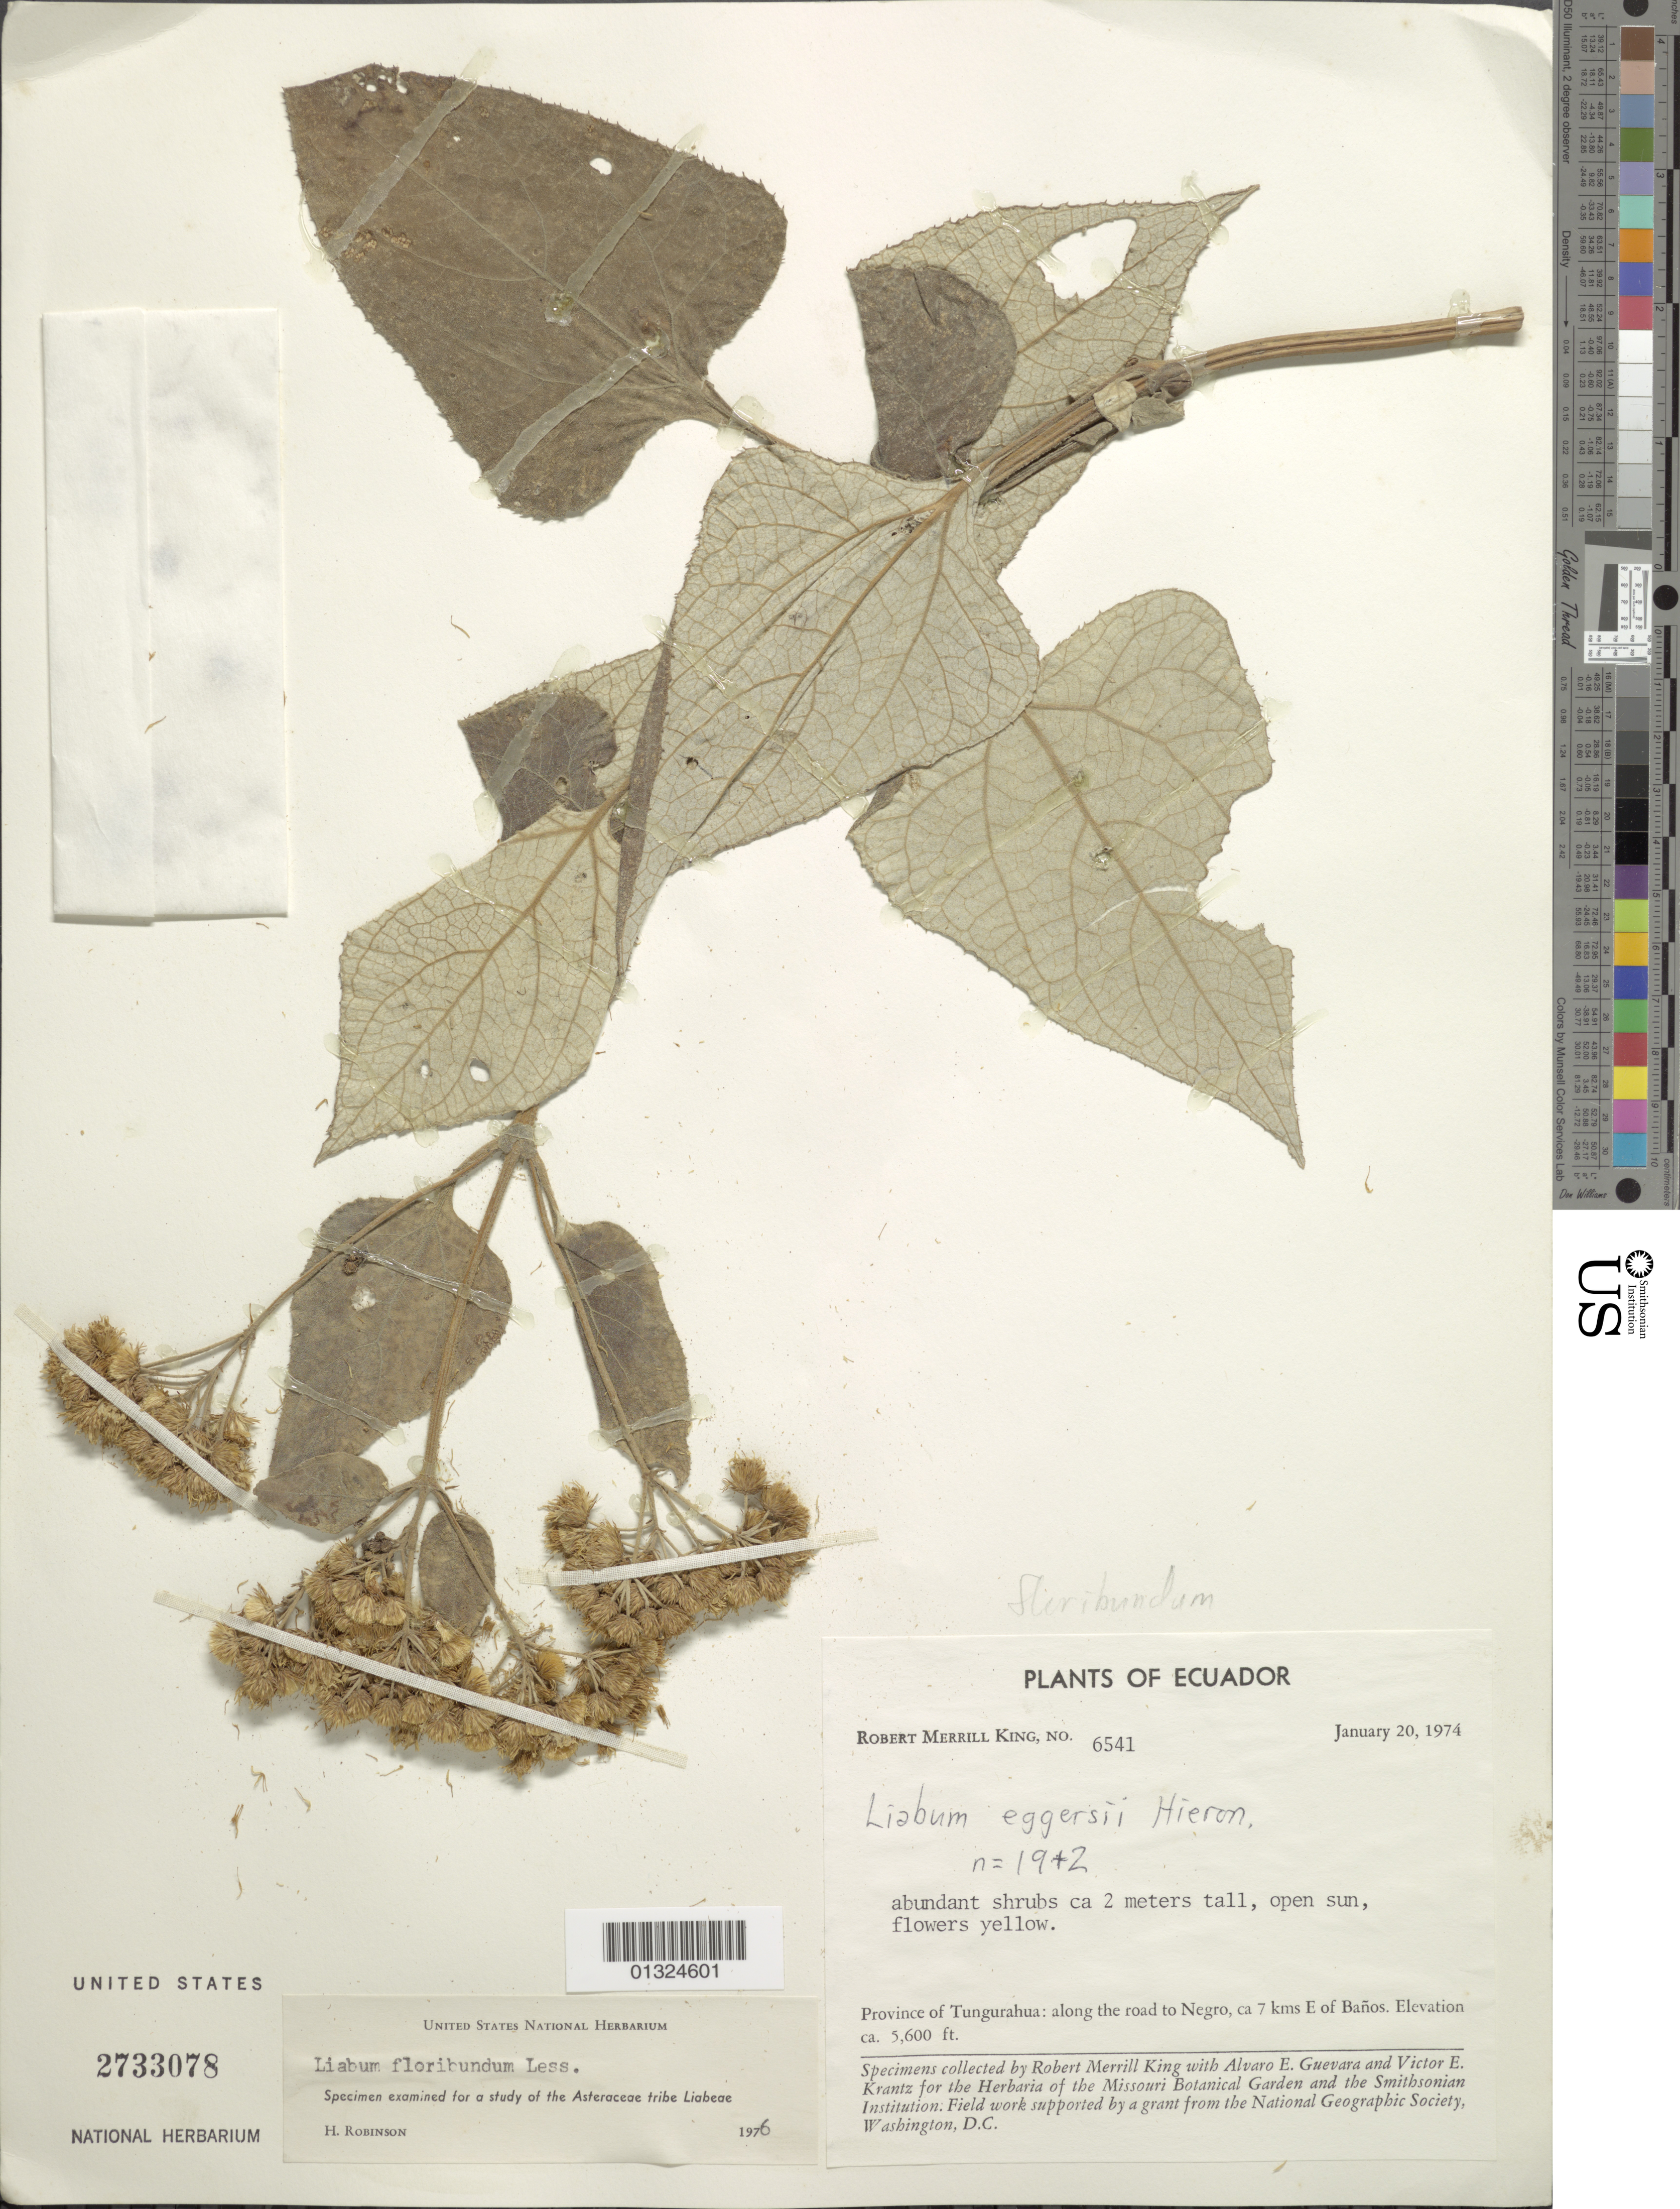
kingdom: Plantae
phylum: Tracheophyta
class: Magnoliopsida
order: Asterales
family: Asteraceae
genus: Liabum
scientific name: Liabum floribundum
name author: Less.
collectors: R. M. King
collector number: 6541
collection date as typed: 20 Jan 1974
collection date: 1974-01-20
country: Ecuador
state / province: Tungurahua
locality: Along the road to Negro, ca. 7 km E of Banos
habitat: open sun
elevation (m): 1707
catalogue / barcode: US 2733078